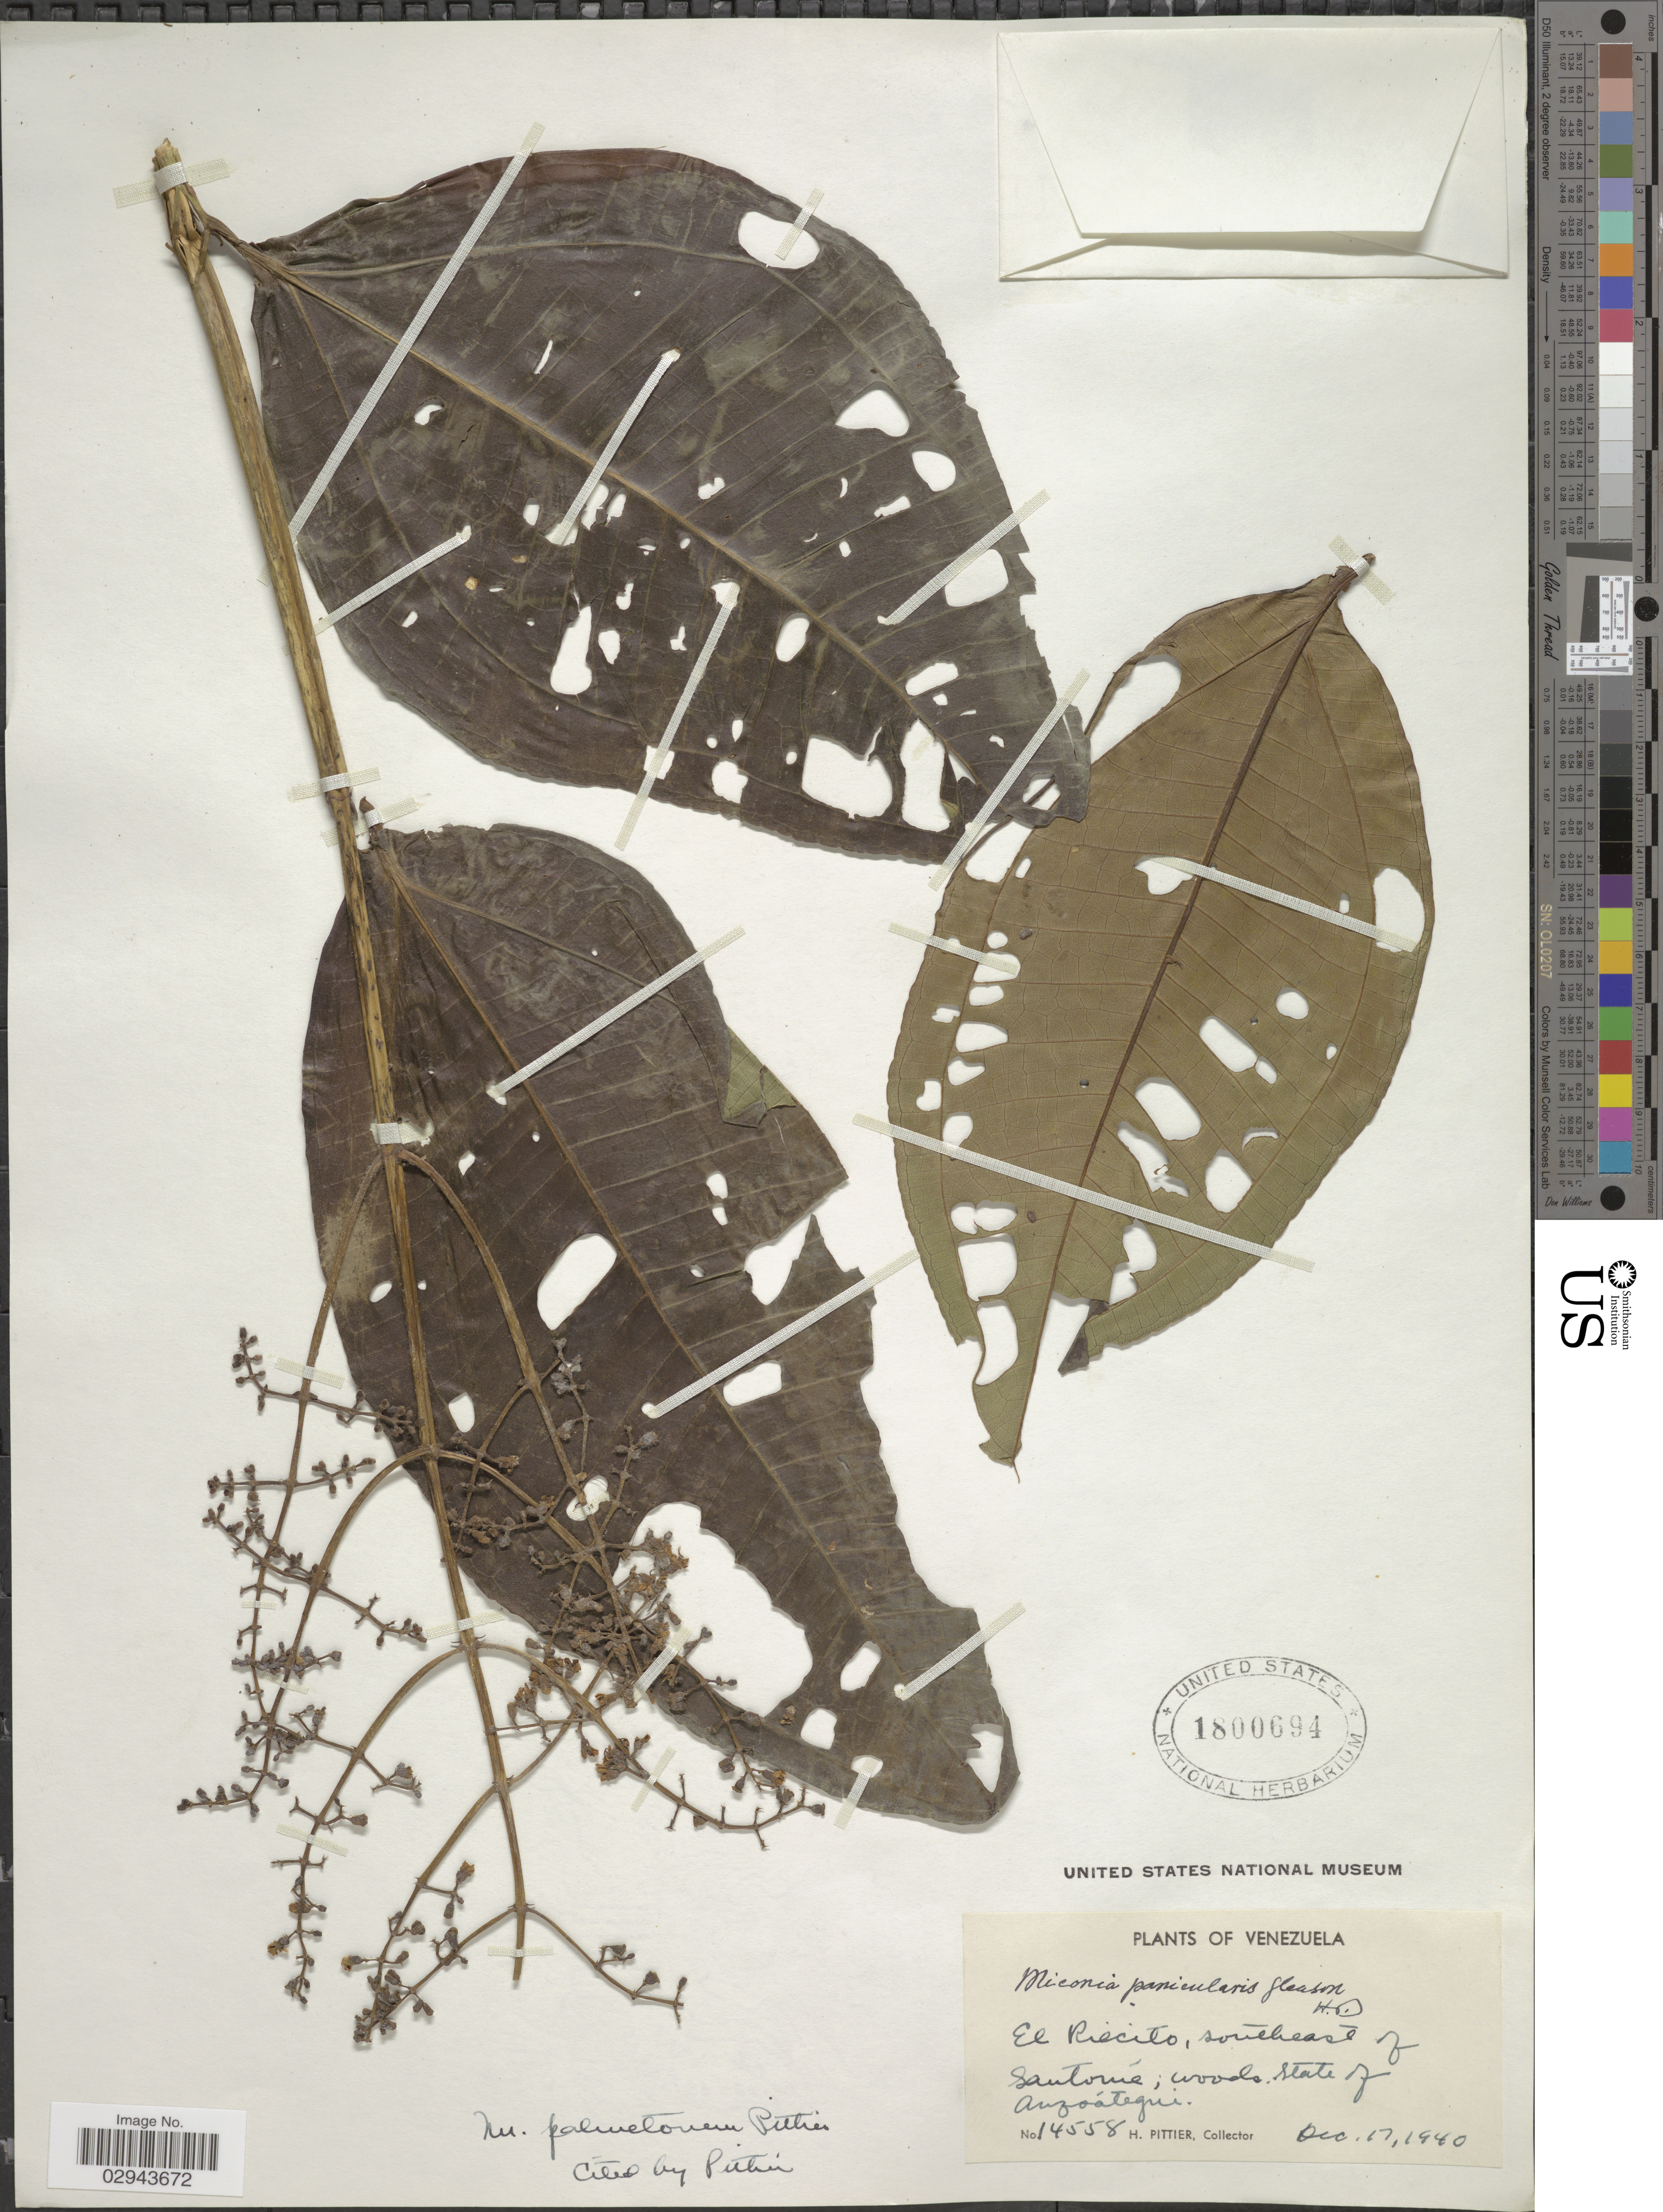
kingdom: Plantae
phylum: Tracheophyta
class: Magnoliopsida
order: Myrtales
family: Melastomataceae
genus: Miconia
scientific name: Miconia stephananthera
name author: Ule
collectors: H. F. Pittier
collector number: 14558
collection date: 1940-12-17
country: Venezuela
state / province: Anzoategui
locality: El Riecito, southeast of Santomé.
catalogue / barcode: US 1800694